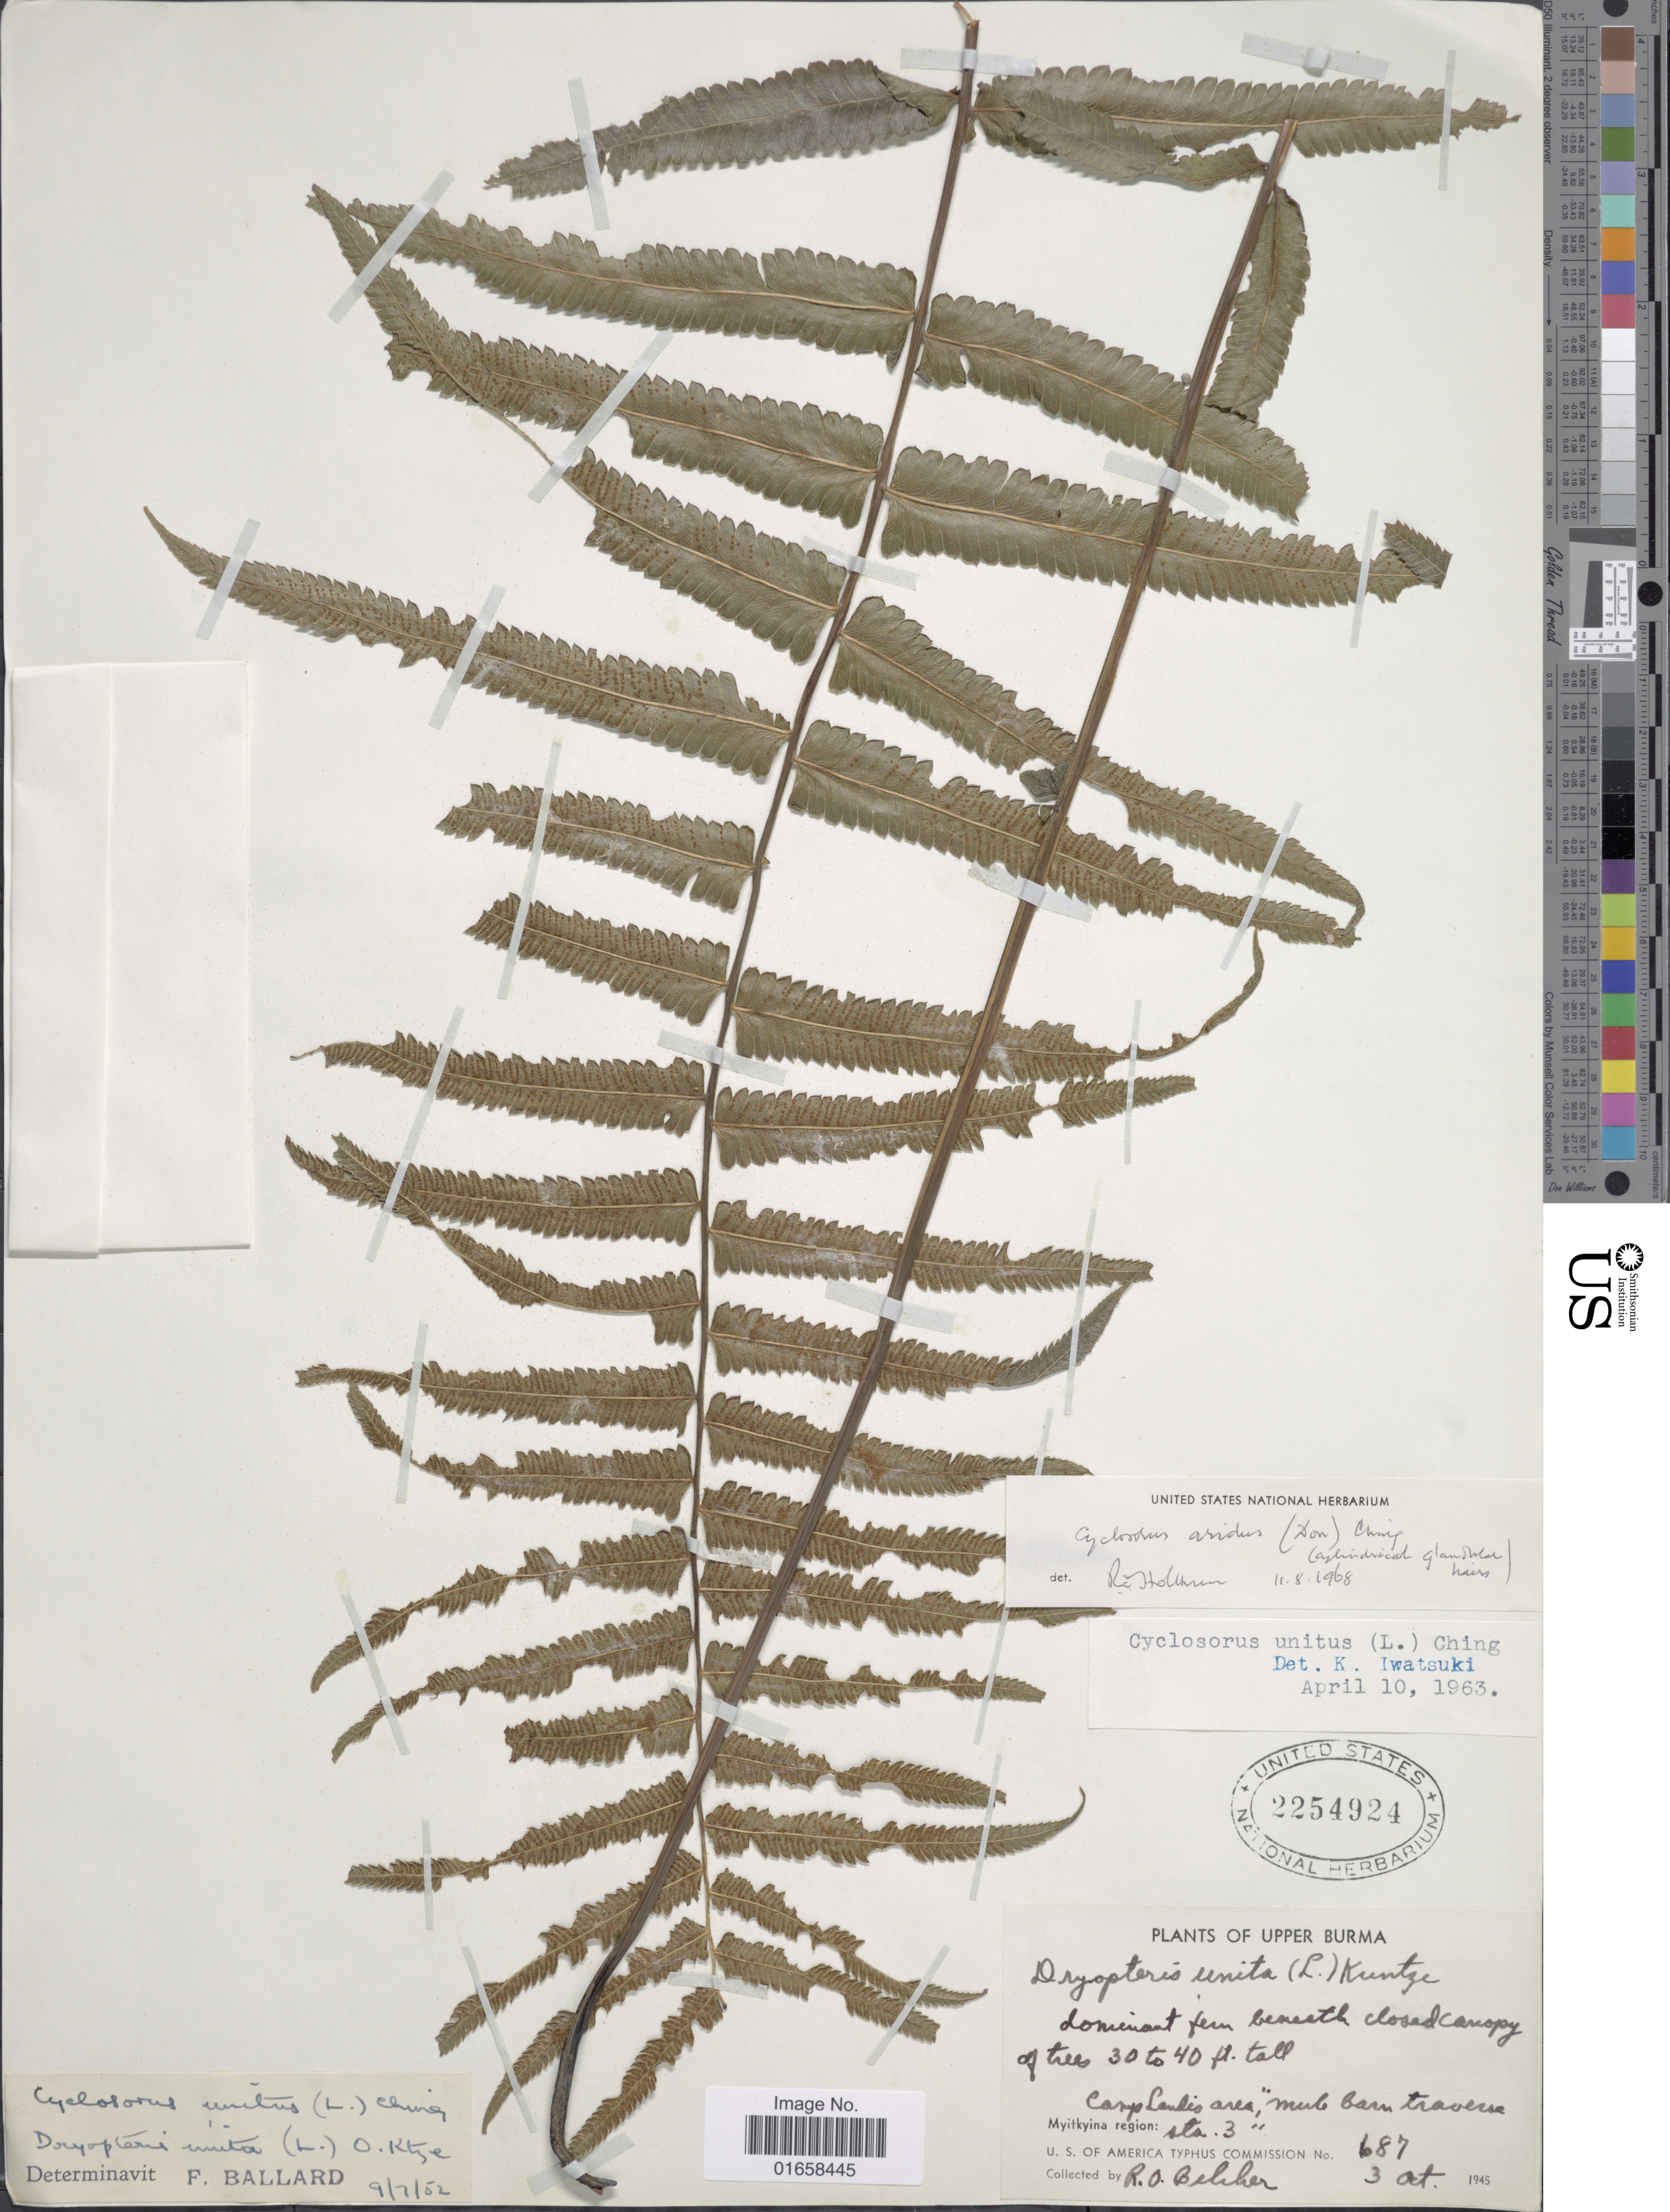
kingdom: Plantae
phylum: Tracheophyta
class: Polypodiopsida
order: Polypodiales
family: Thelypteridaceae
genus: Christella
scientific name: Christella arida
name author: (D. Don) Holttum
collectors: R. Bekker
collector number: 687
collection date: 1945-10-03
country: Myanmar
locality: Upper Burma. Camp Landis area. Myitkyina region. Sta 3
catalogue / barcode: US 2254924